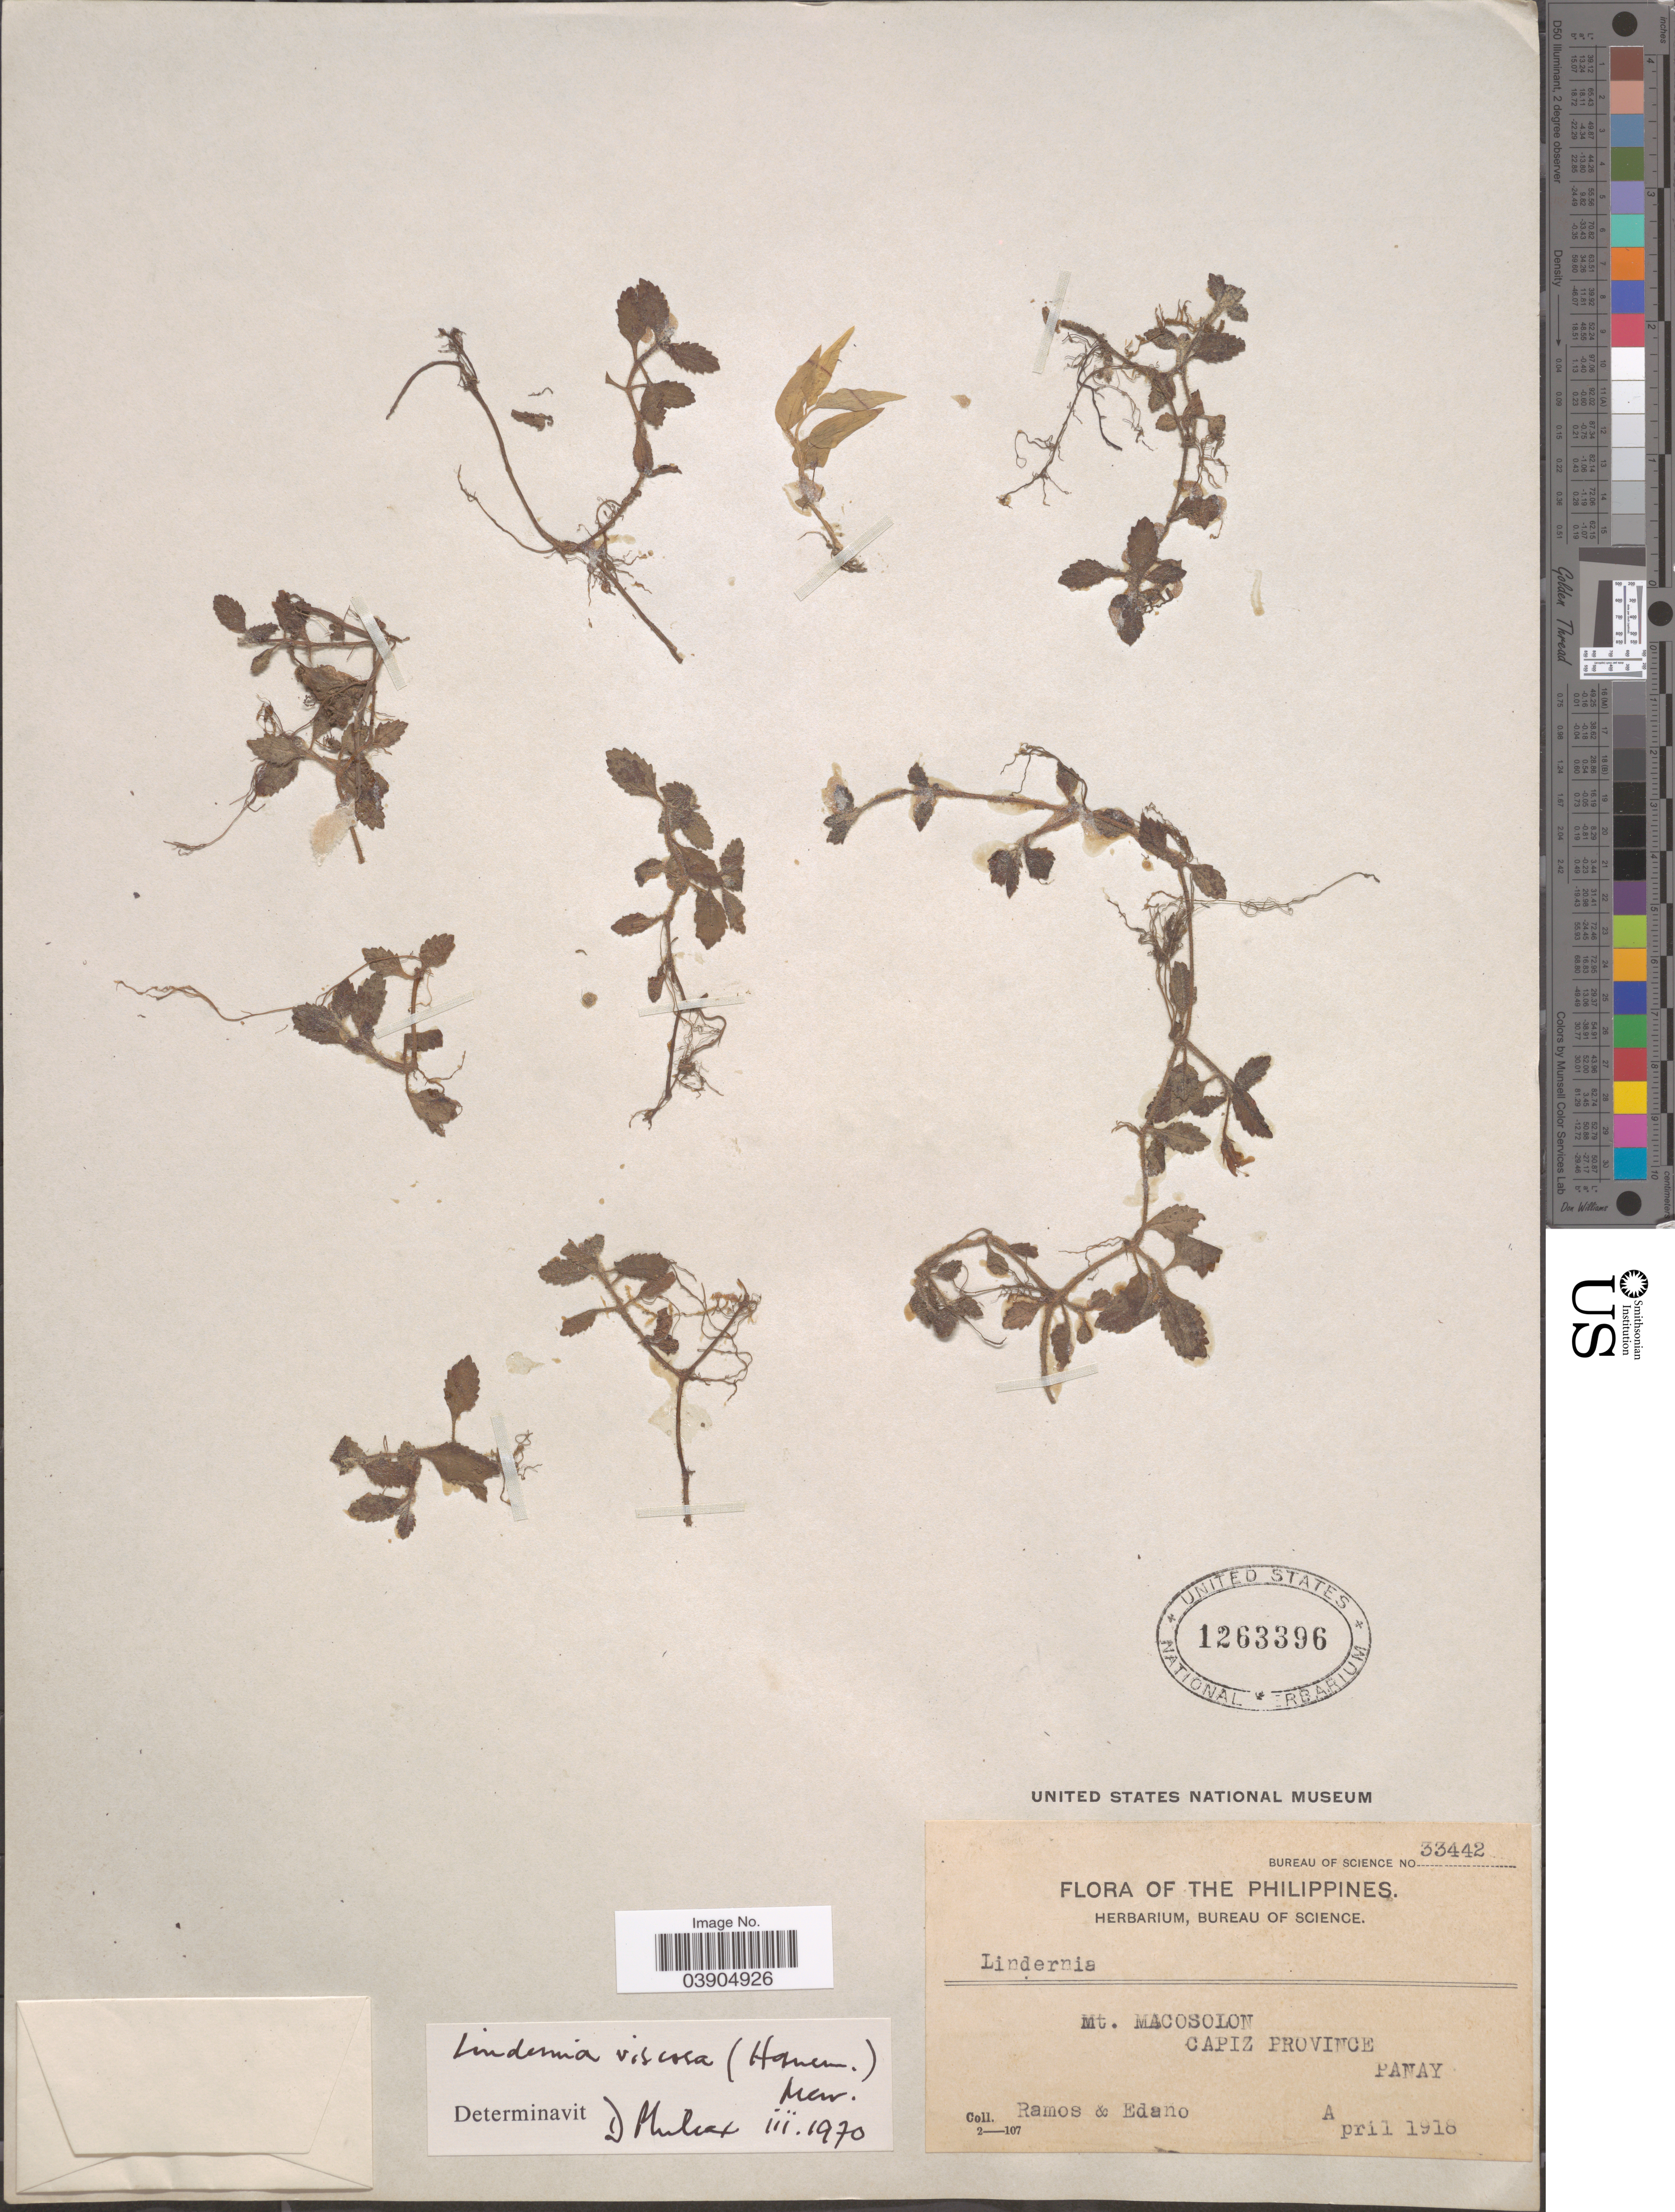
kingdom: Plantae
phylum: Tracheophyta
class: Magnoliopsida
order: Lamiales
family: Linderniaceae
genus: Lindernia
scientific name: Lindernia viscosa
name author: (Hornem.) Merr.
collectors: -. Ramos & -. Edano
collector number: Bureau of Science 33442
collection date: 1918-04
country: Philippines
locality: Mt. Macosolon, Capiz Province, Panay.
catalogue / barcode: US 1263396